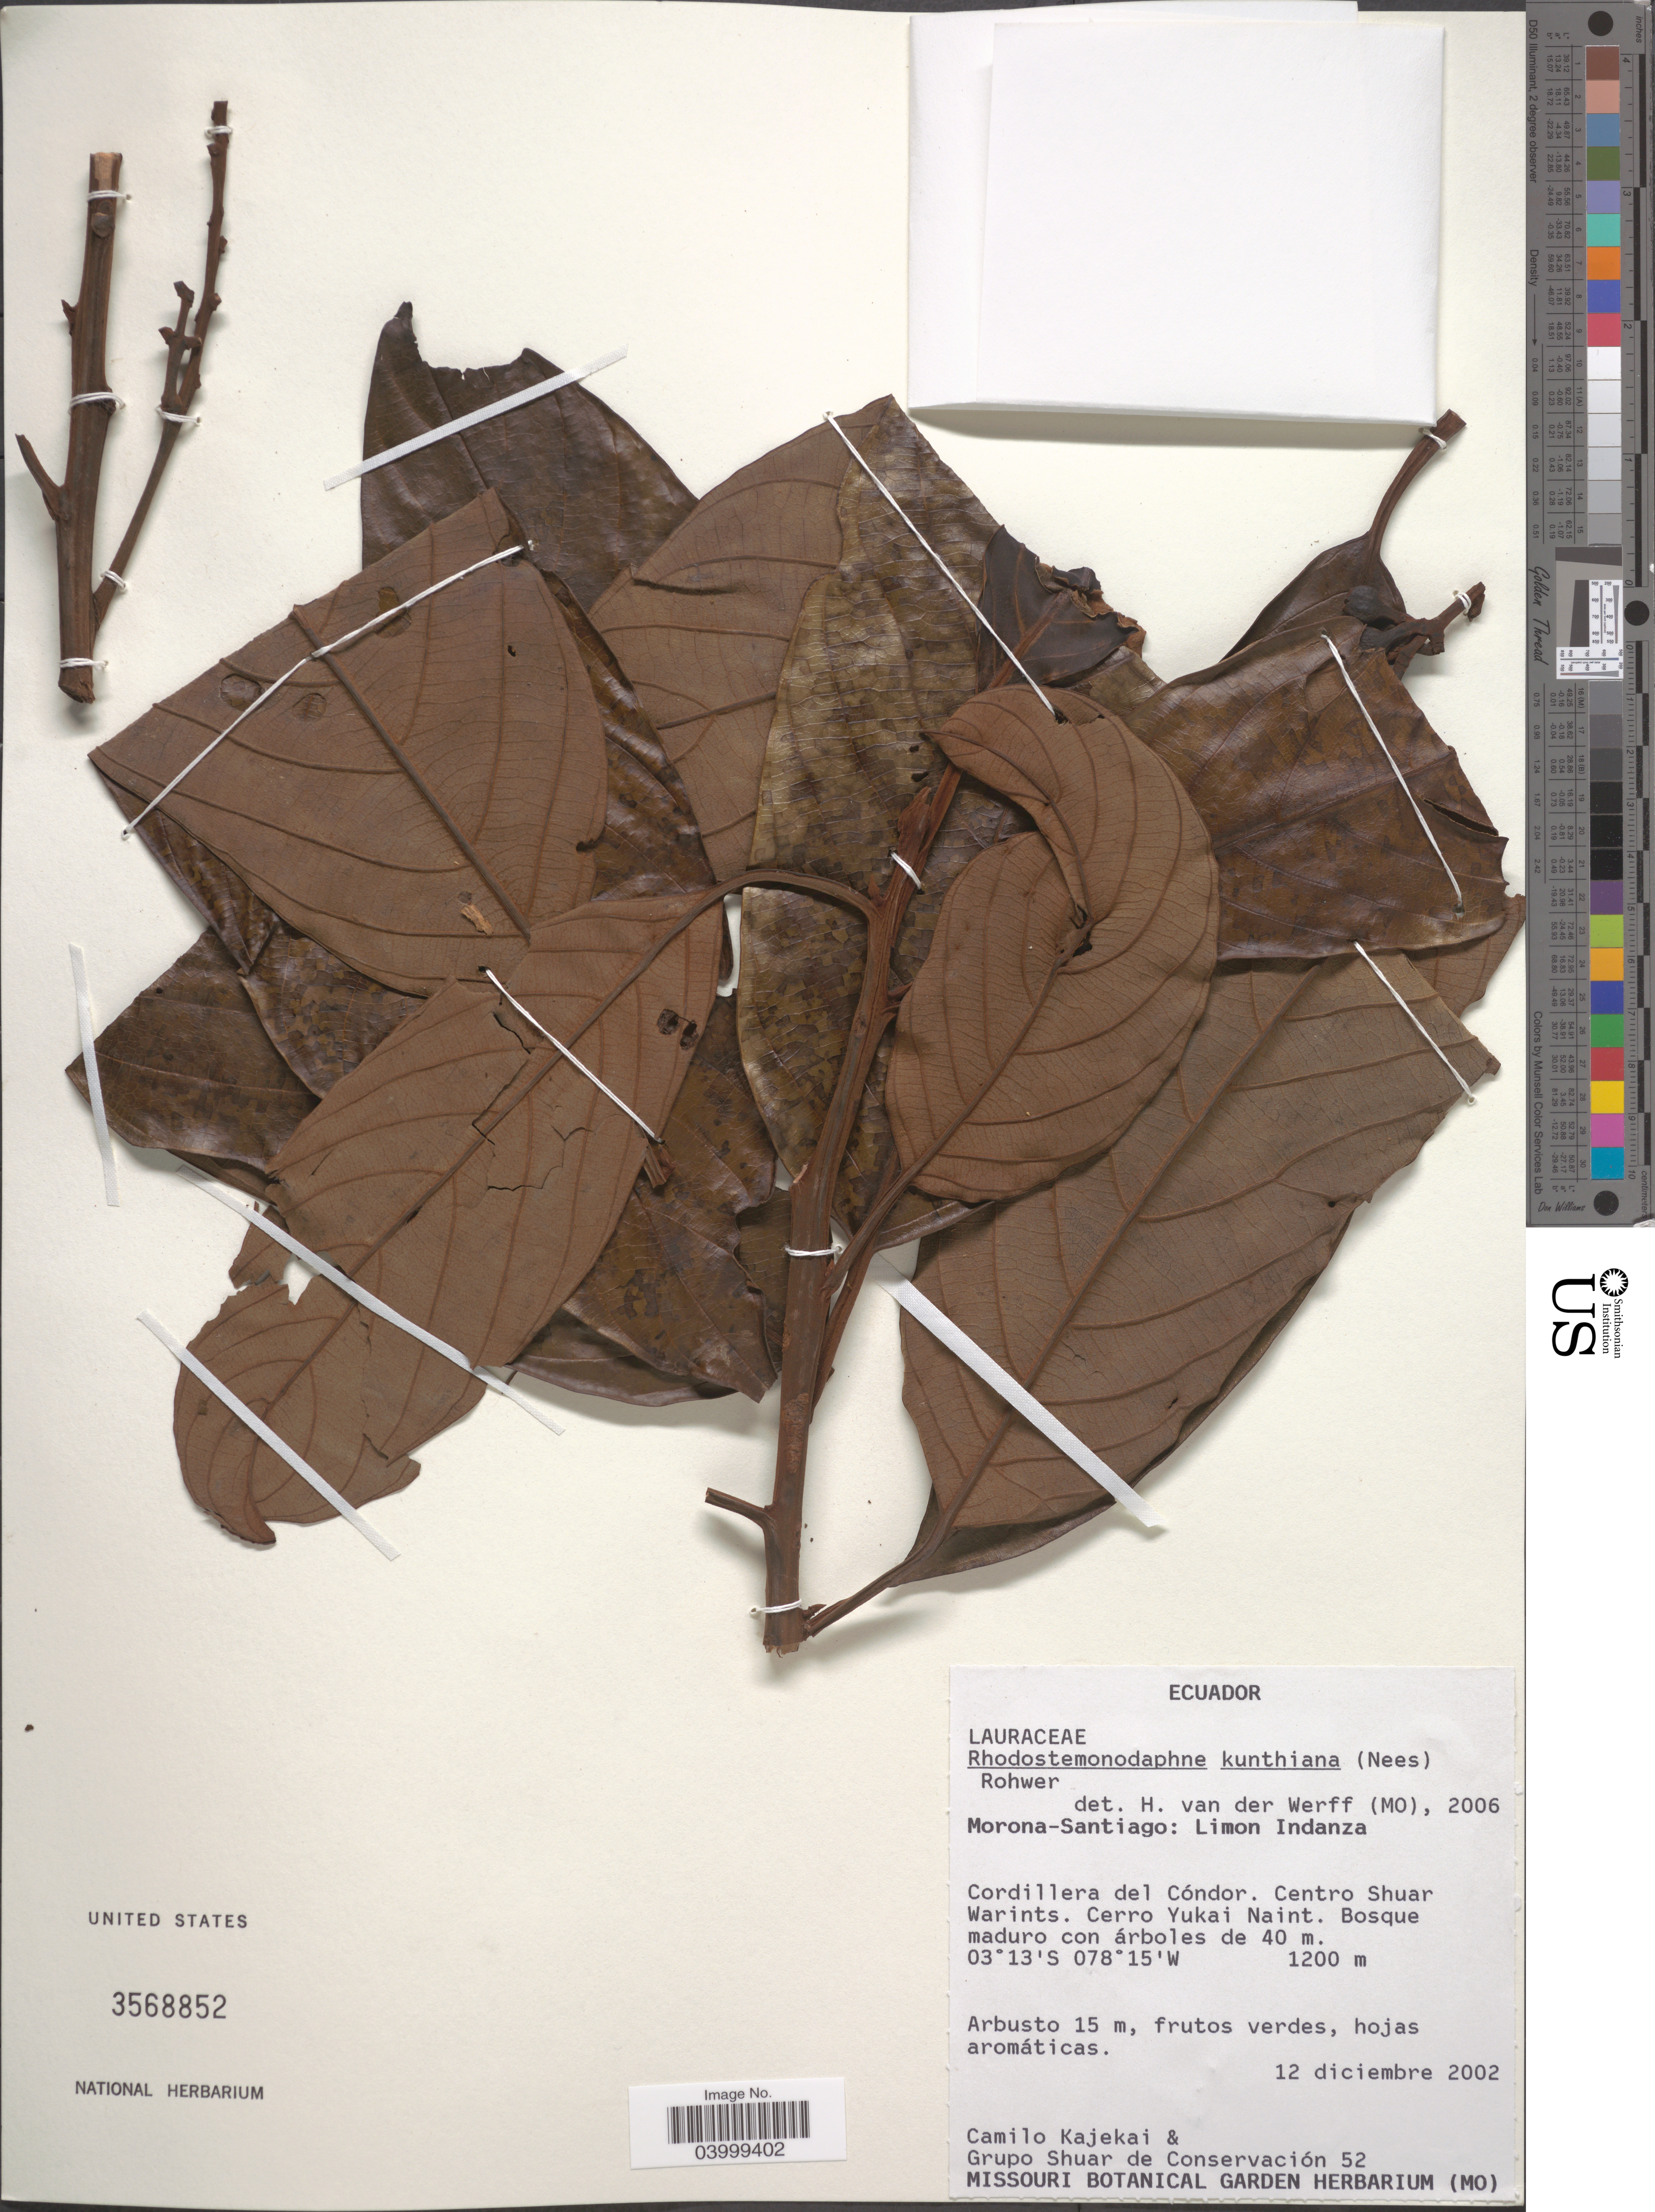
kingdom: Plantae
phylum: Tracheophyta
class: Magnoliopsida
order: Laurales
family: Lauraceae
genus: Rhodostemonodaphne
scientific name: Rhodostemonodaphne kunthiana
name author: (Nees) Rohwer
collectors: C. Kajekai & Grupo Shuar de conservación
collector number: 52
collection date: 2002-12-12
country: Ecuador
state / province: Morona-Santiago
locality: Limon Indanza. Cordillera del Cóndor. Centro Shuar Warints. Cerro Yukai Naint.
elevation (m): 1200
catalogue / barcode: US 3568852